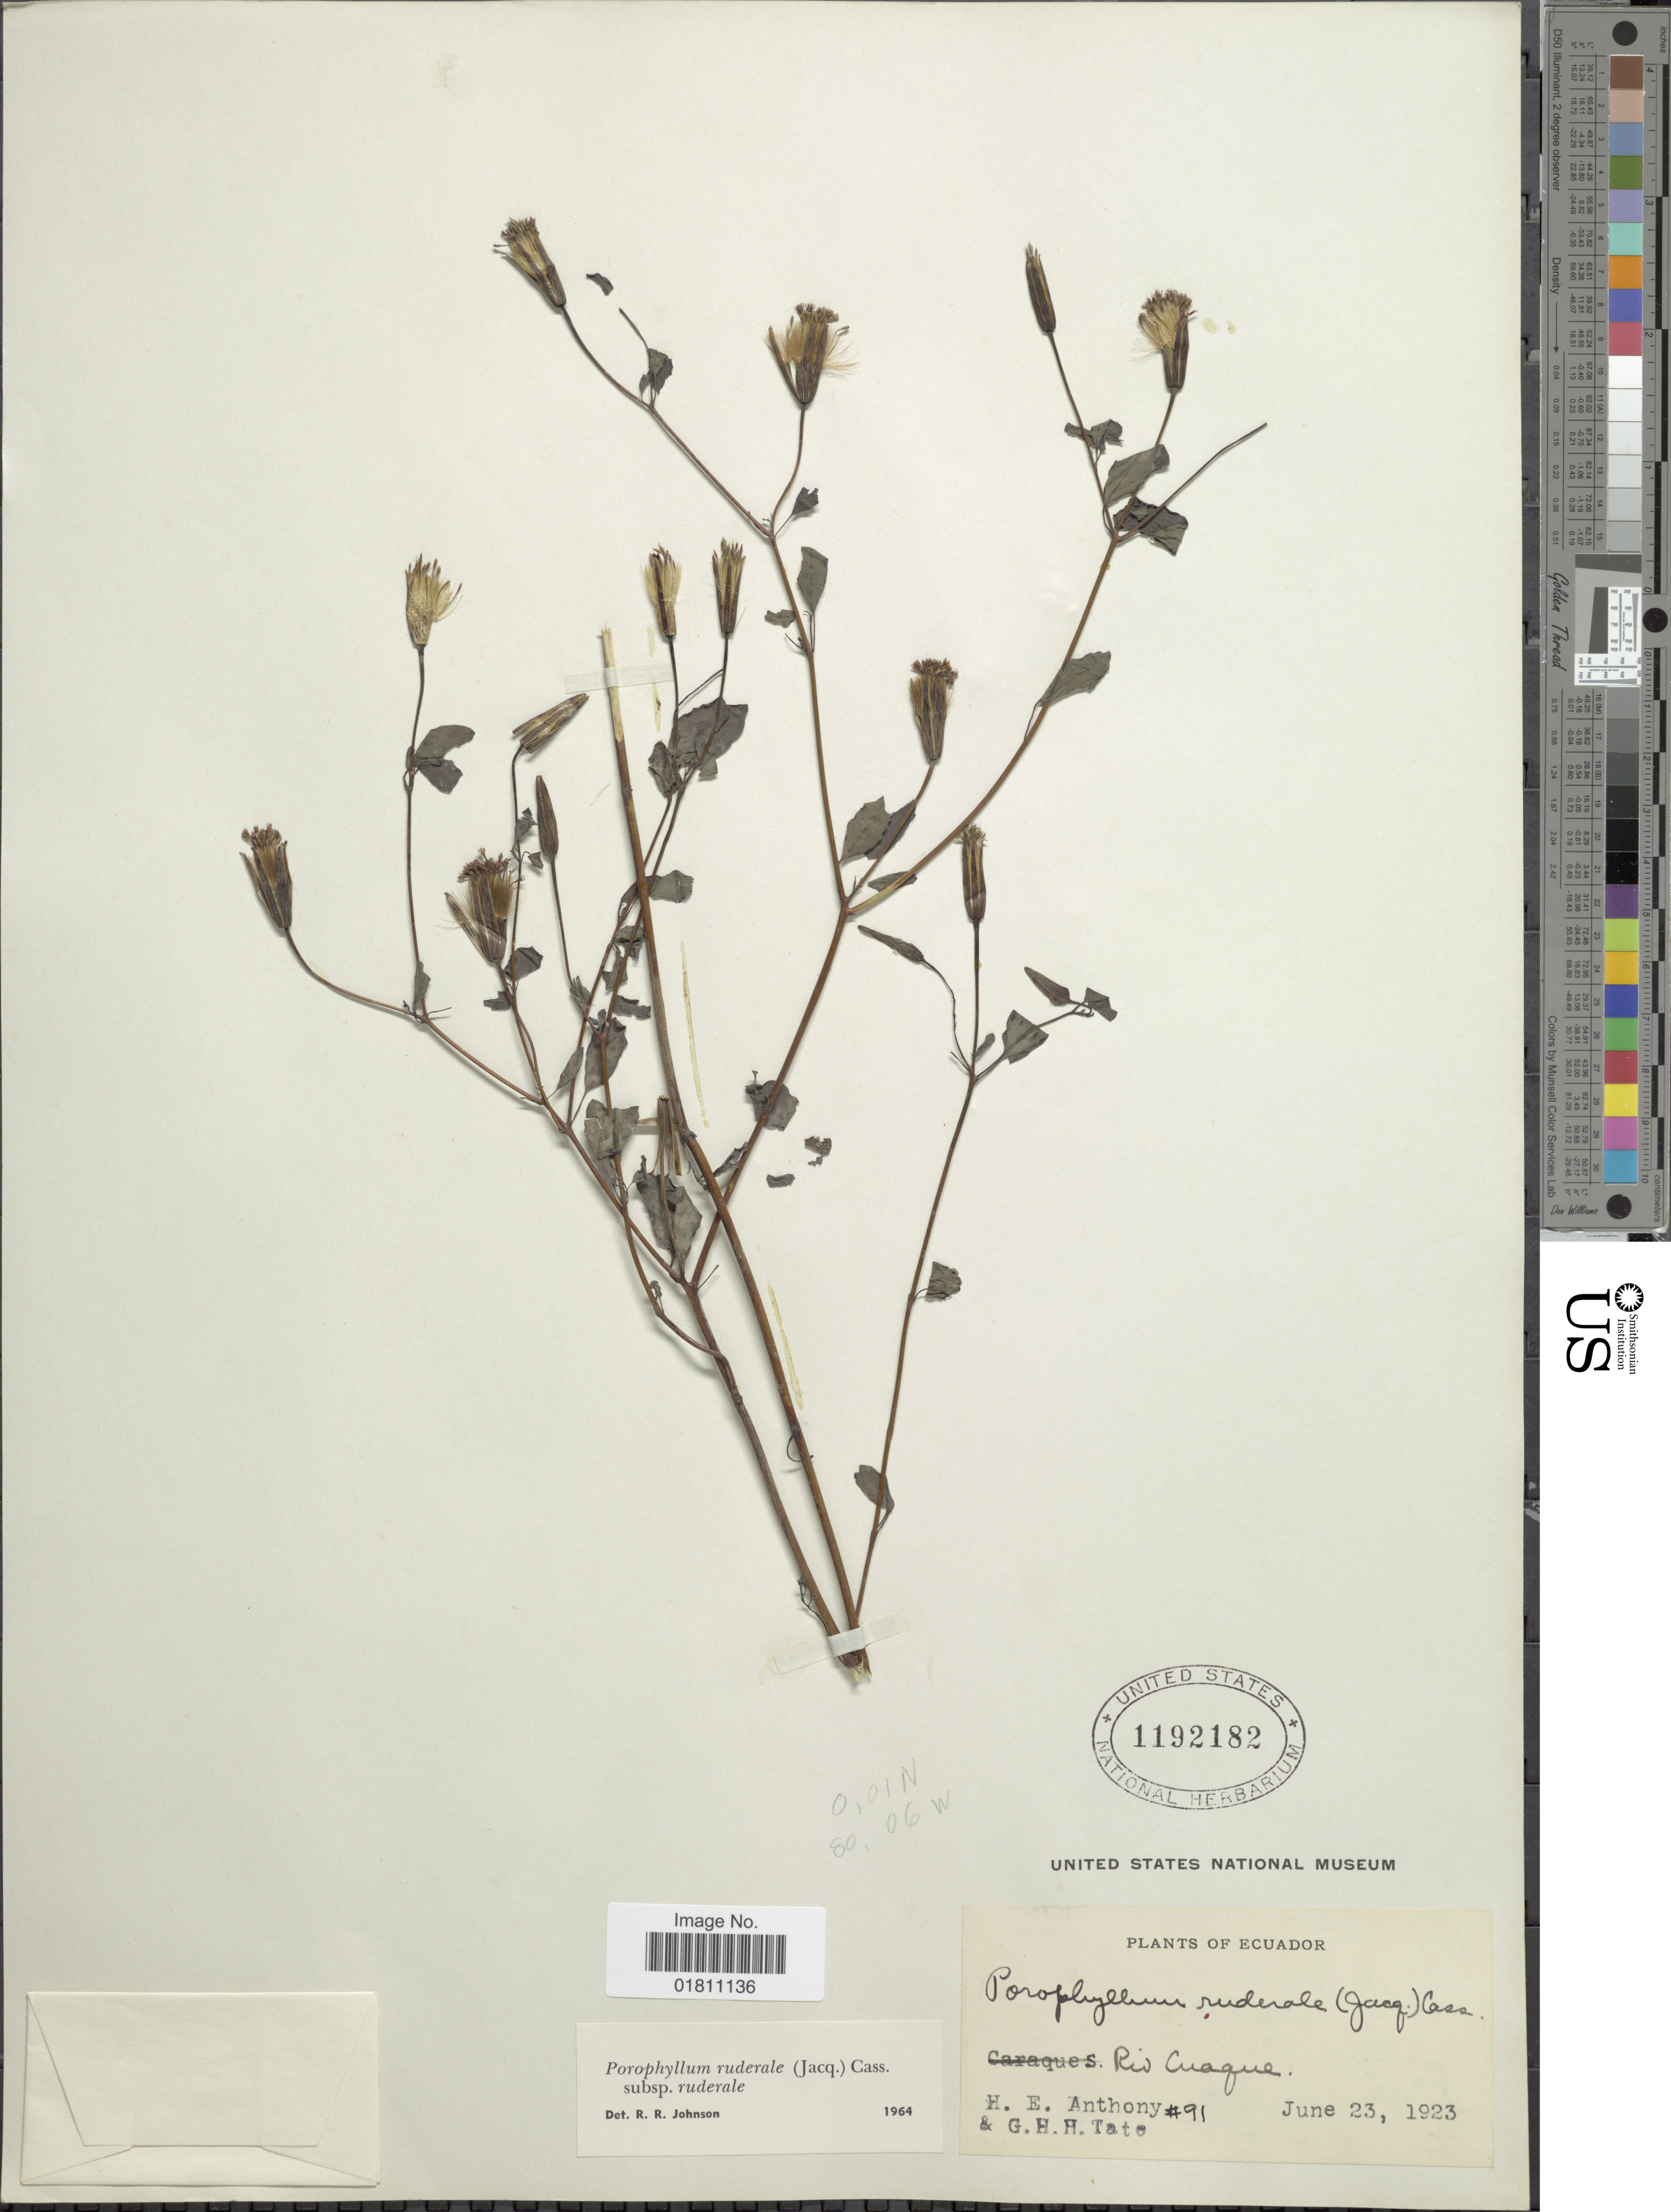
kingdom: Plantae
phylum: Tracheophyta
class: Magnoliopsida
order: Asterales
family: Asteraceae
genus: Porophyllum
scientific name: Porophyllum ruderale subsp. ruderale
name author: (Jacq.) Cass.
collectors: H. E. Anthony & G. H. H.Tate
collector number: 91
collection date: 1923-06-23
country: Ecuador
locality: Rio Cuaque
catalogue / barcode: US 1192182